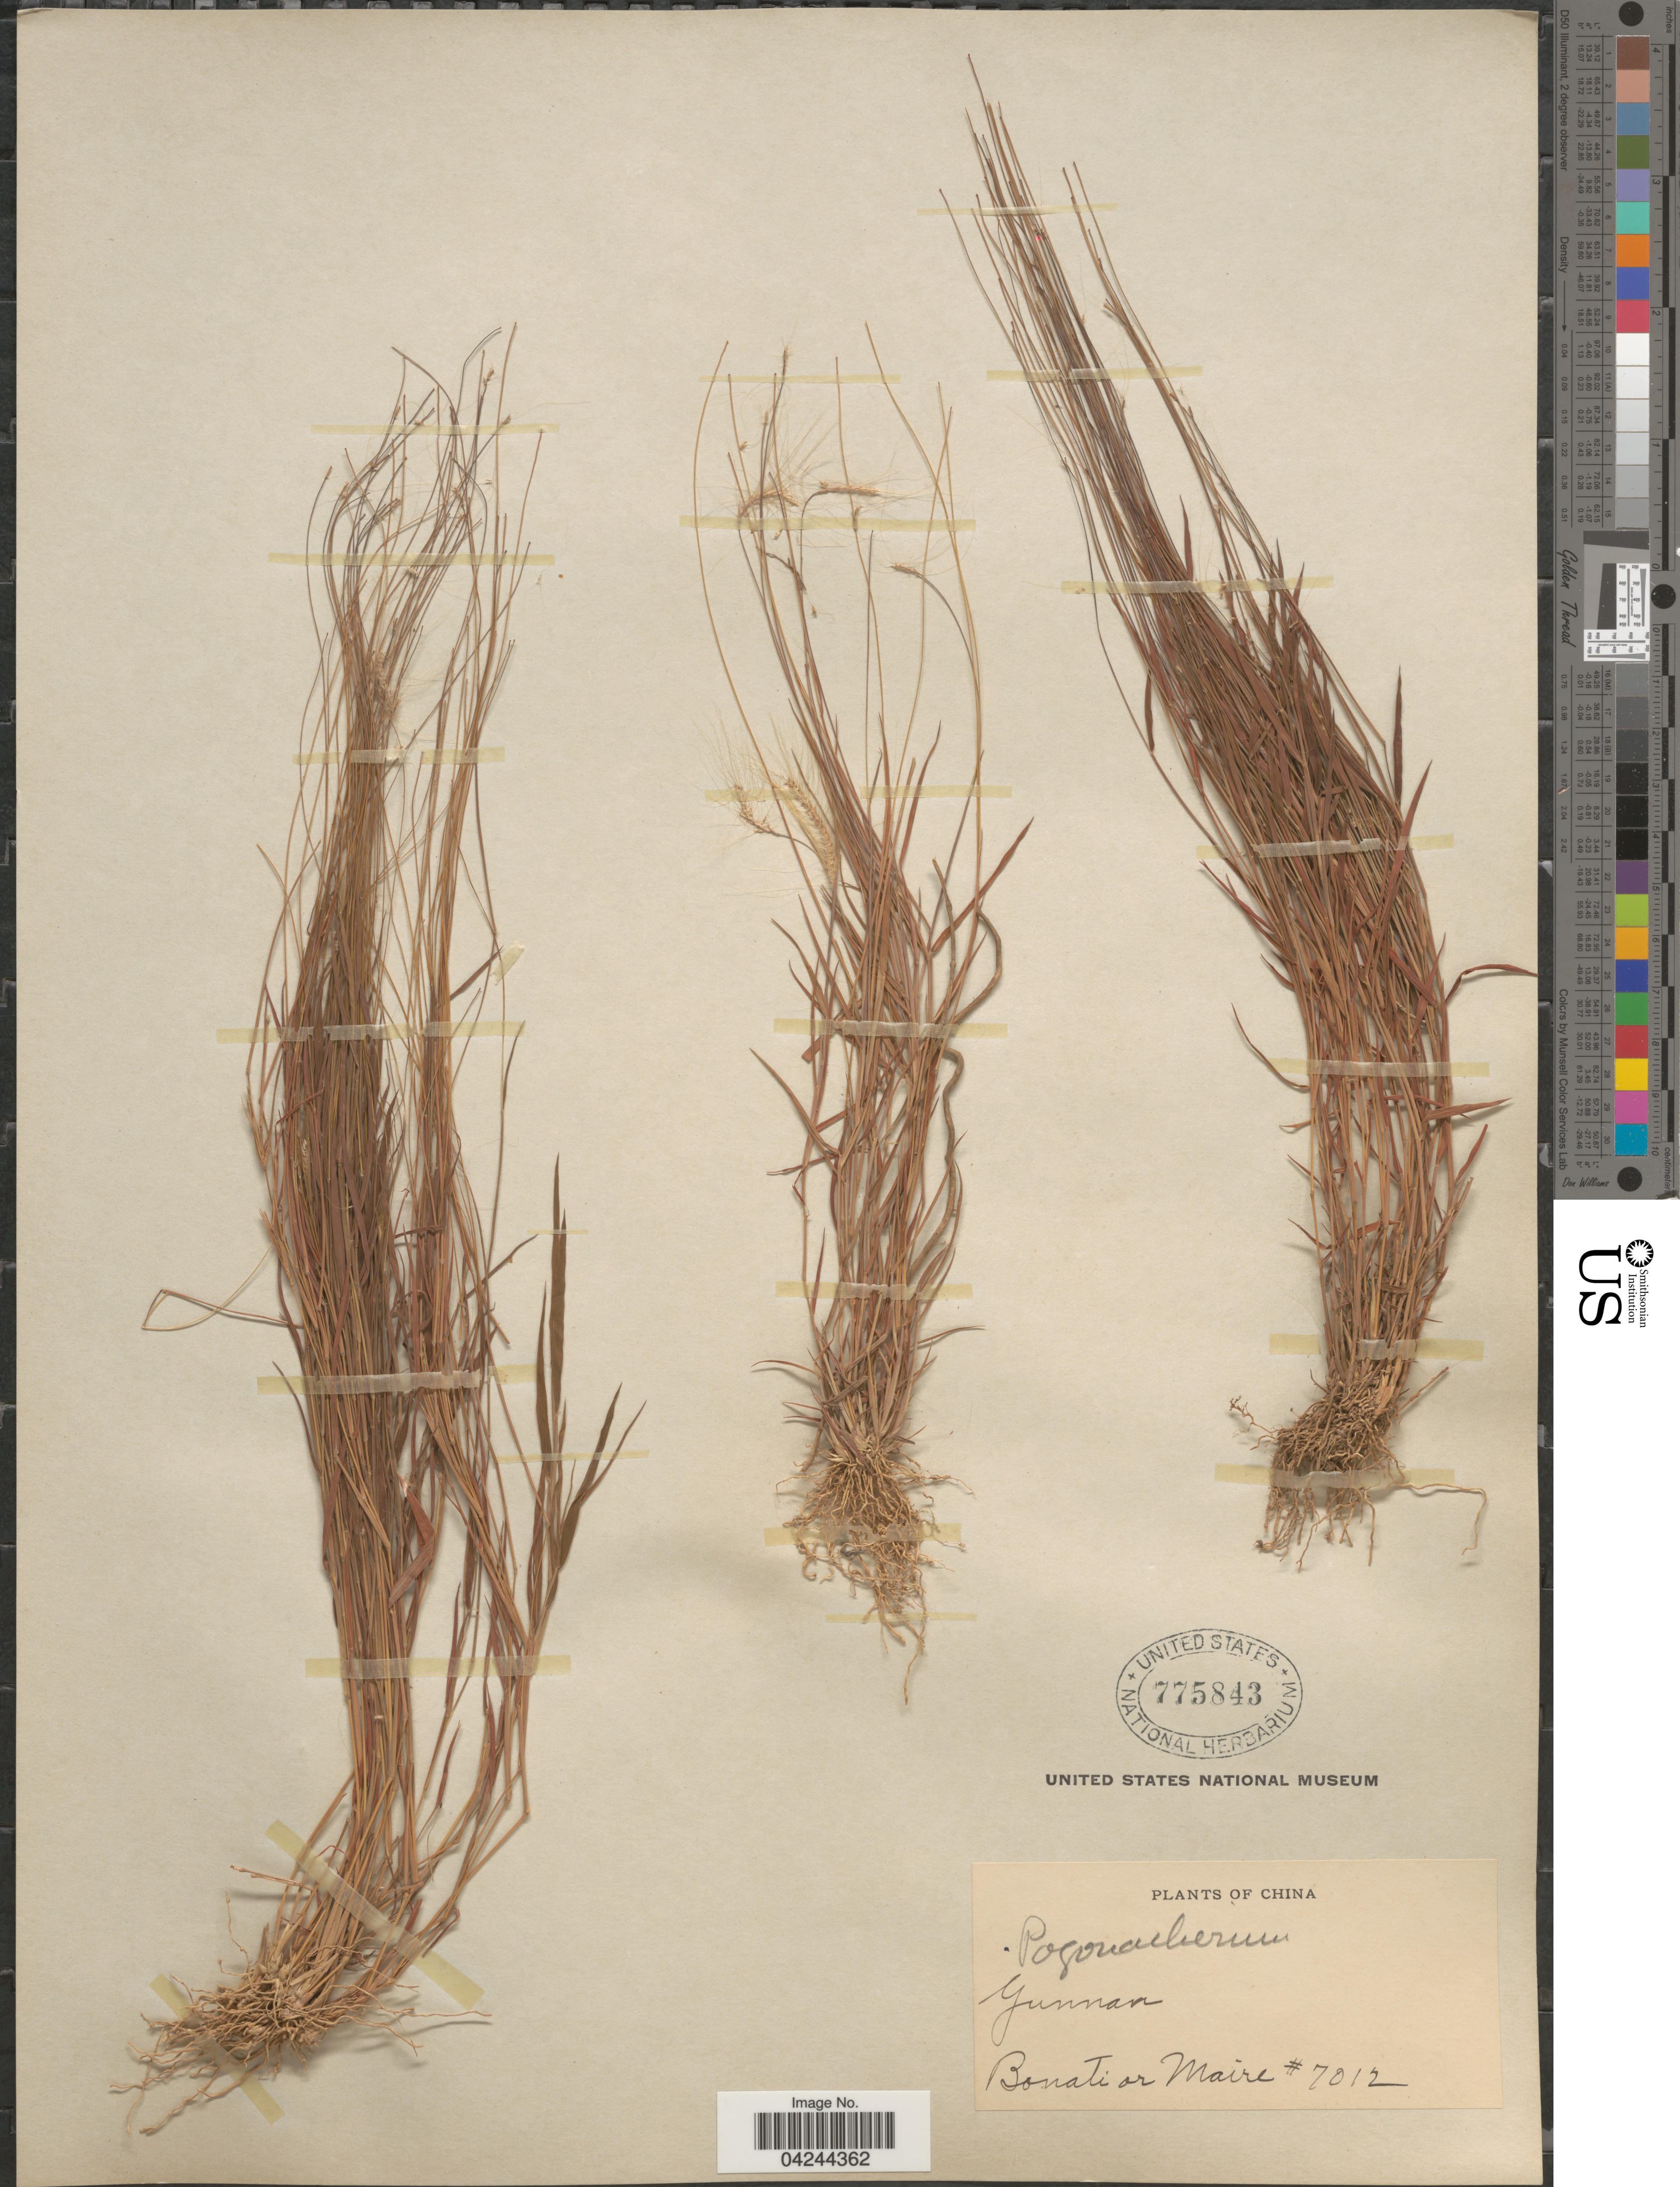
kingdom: Plantae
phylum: Tracheophyta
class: Liliopsida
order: Poales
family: Poaceae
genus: Pogonatherum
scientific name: Pogonatherum crinitum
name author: (Thunb.) Kunth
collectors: -. Bonati & Maire, --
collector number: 7012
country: China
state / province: Yunnan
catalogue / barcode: US 775843